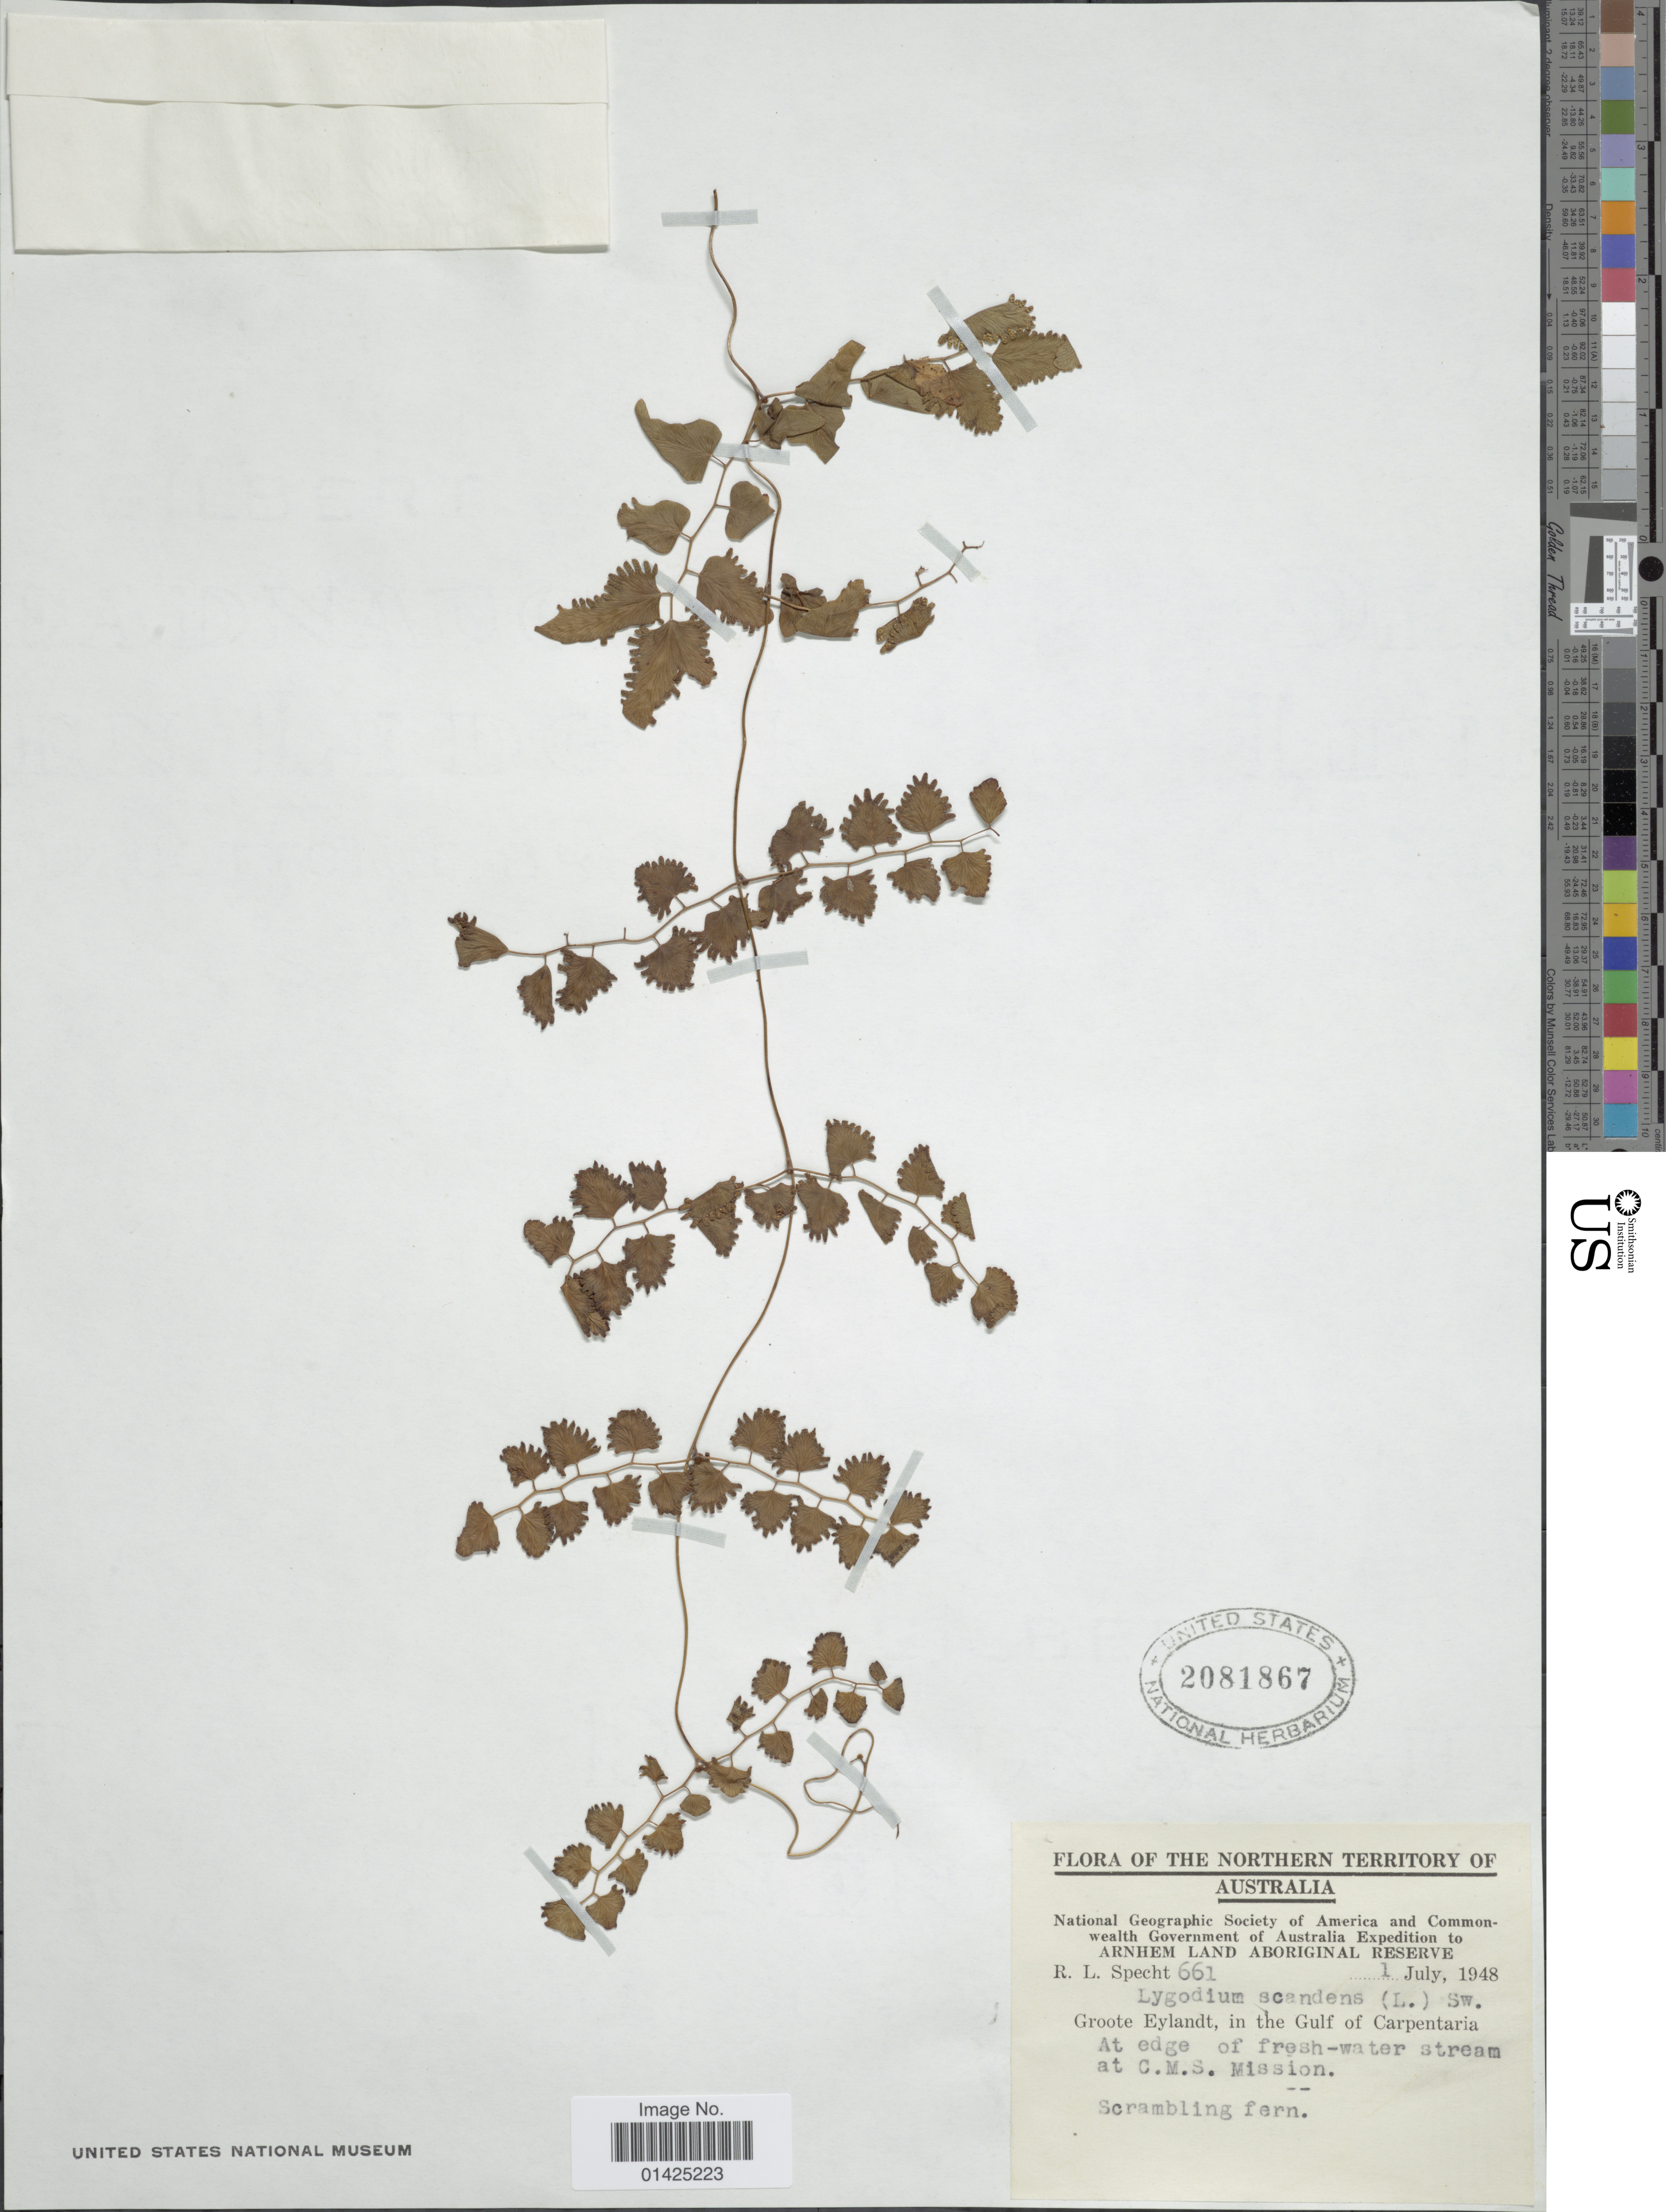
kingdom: Plantae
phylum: Tracheophyta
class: Polypodiopsida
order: Schizaeales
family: Lygodiaceae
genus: Lygodium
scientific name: Lygodium microphyllum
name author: (Cav.) R. Br.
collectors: R. L. Specht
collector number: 661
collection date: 1948-07-01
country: Australia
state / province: Northern Territory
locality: Northern Territory of Australia, Groote Eylandt, in the Gulf of Carpentaria, At edge of fresh-water srtea, at C.M.S Mission.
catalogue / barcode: US 2081867